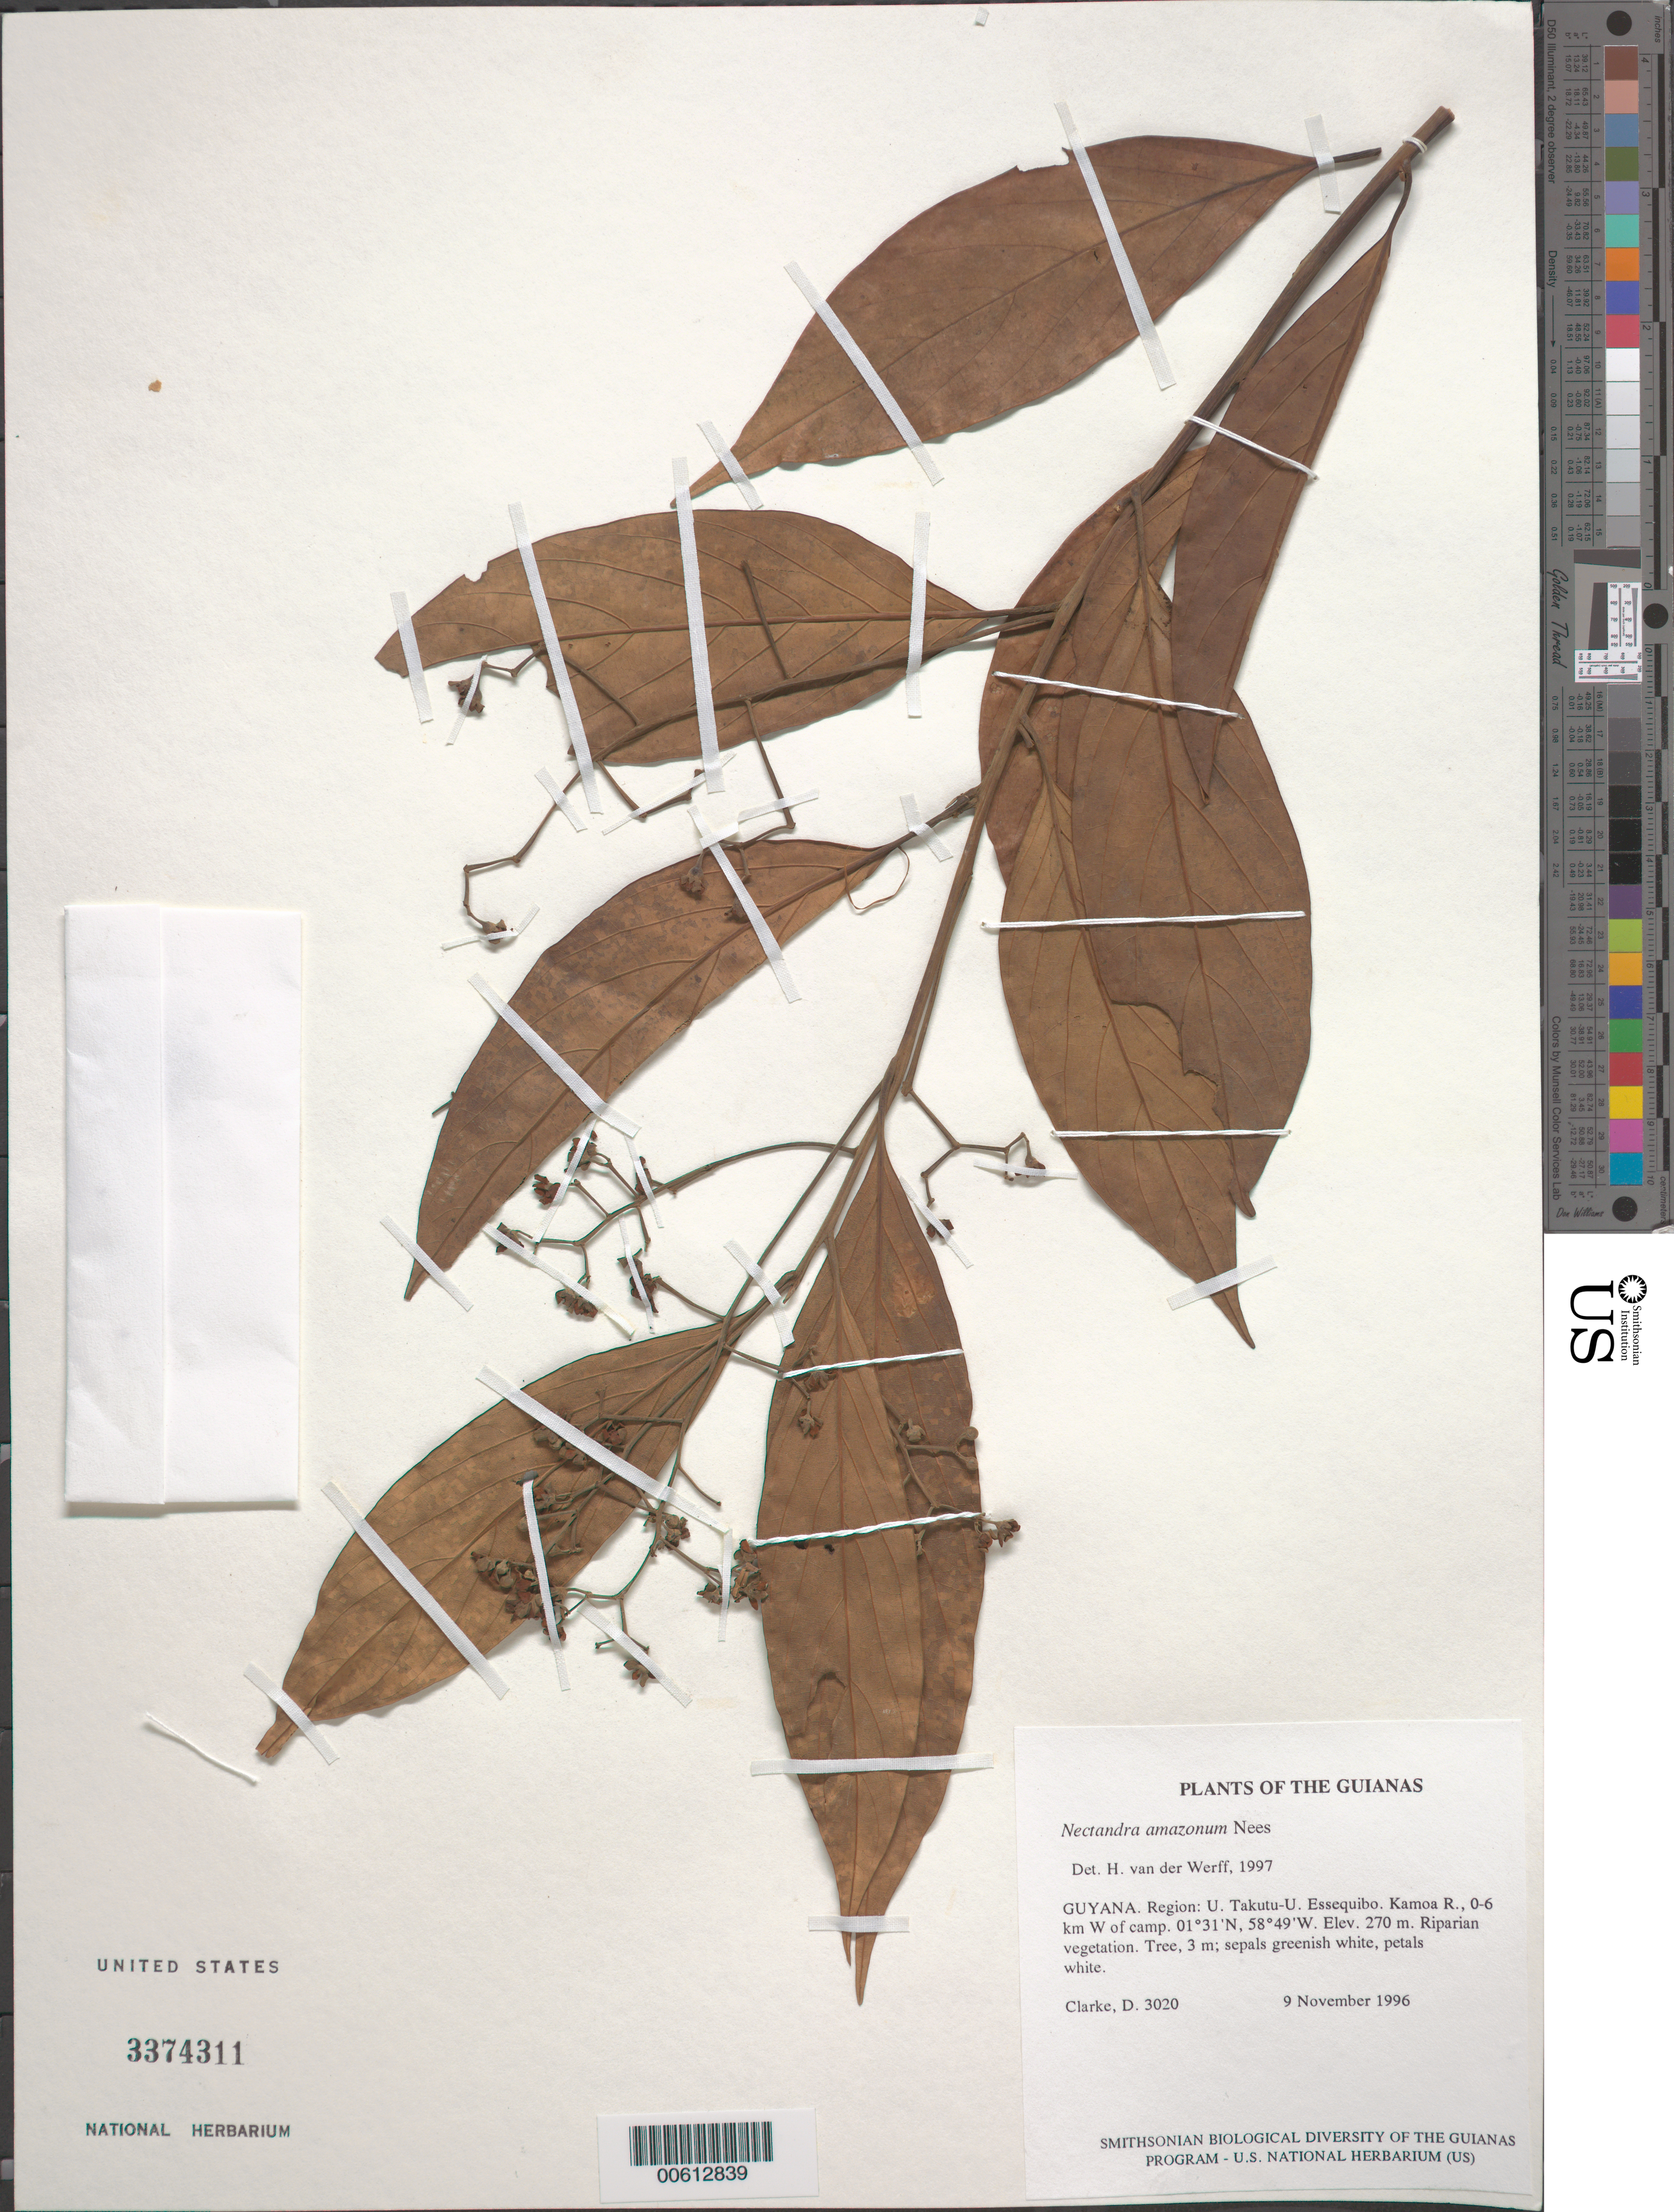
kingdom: Plantae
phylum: Tracheophyta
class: Magnoliopsida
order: Laurales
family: Lauraceae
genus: Nectandra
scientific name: Nectandra amazonum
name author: Nees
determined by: van der Werff, H., (MO), Missouri Botanical Garden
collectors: H. D. Clarke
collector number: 3020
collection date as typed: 9 November 1996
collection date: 1996-11-09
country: Guyana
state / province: U. Takutu-U. Essequibo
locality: Kamoa R., 0-6 km W of camp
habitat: Riparian vegetation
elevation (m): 270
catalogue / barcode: US 3374311